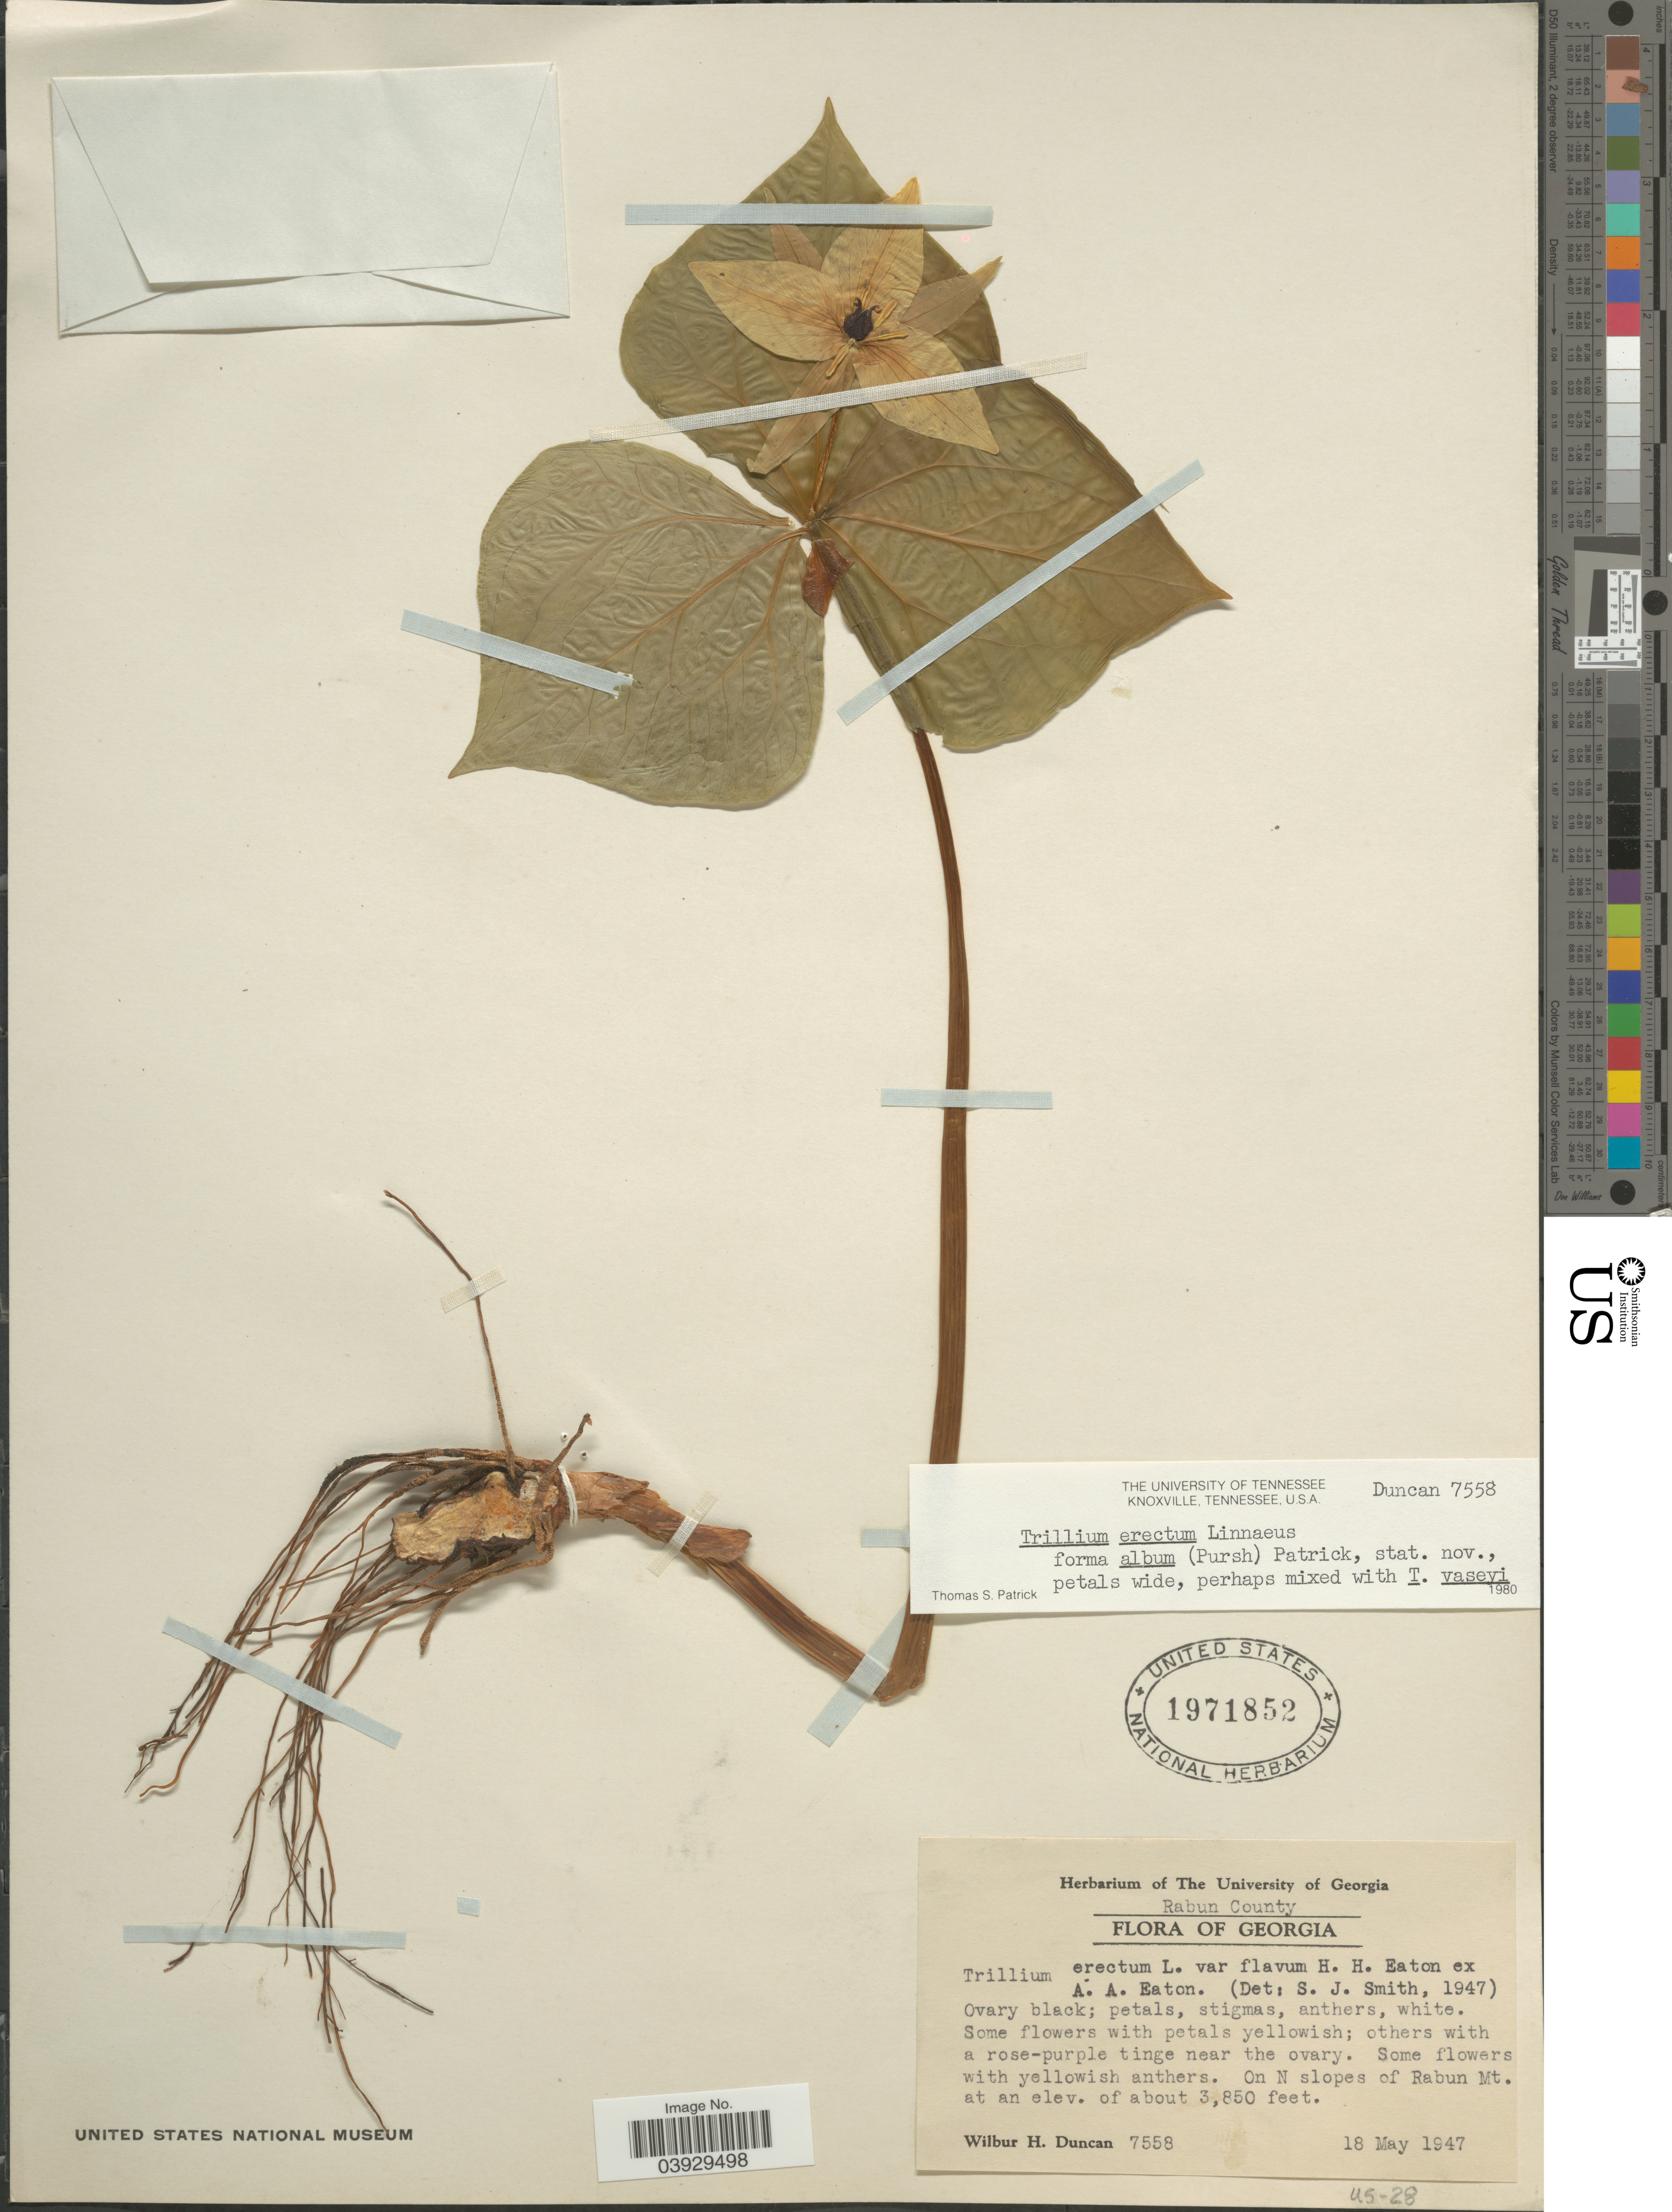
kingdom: Plantae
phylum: Tracheophyta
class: Liliopsida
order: Liliales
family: Melanthiaceae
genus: Trillium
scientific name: Trillium erectum var. album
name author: (Michx.) Pursh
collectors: W. H. Duncan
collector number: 7558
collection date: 1947-05-18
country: United States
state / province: Georgia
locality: Rabun County. On N slopes of Rabun Mt.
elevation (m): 1173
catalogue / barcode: US 1971852